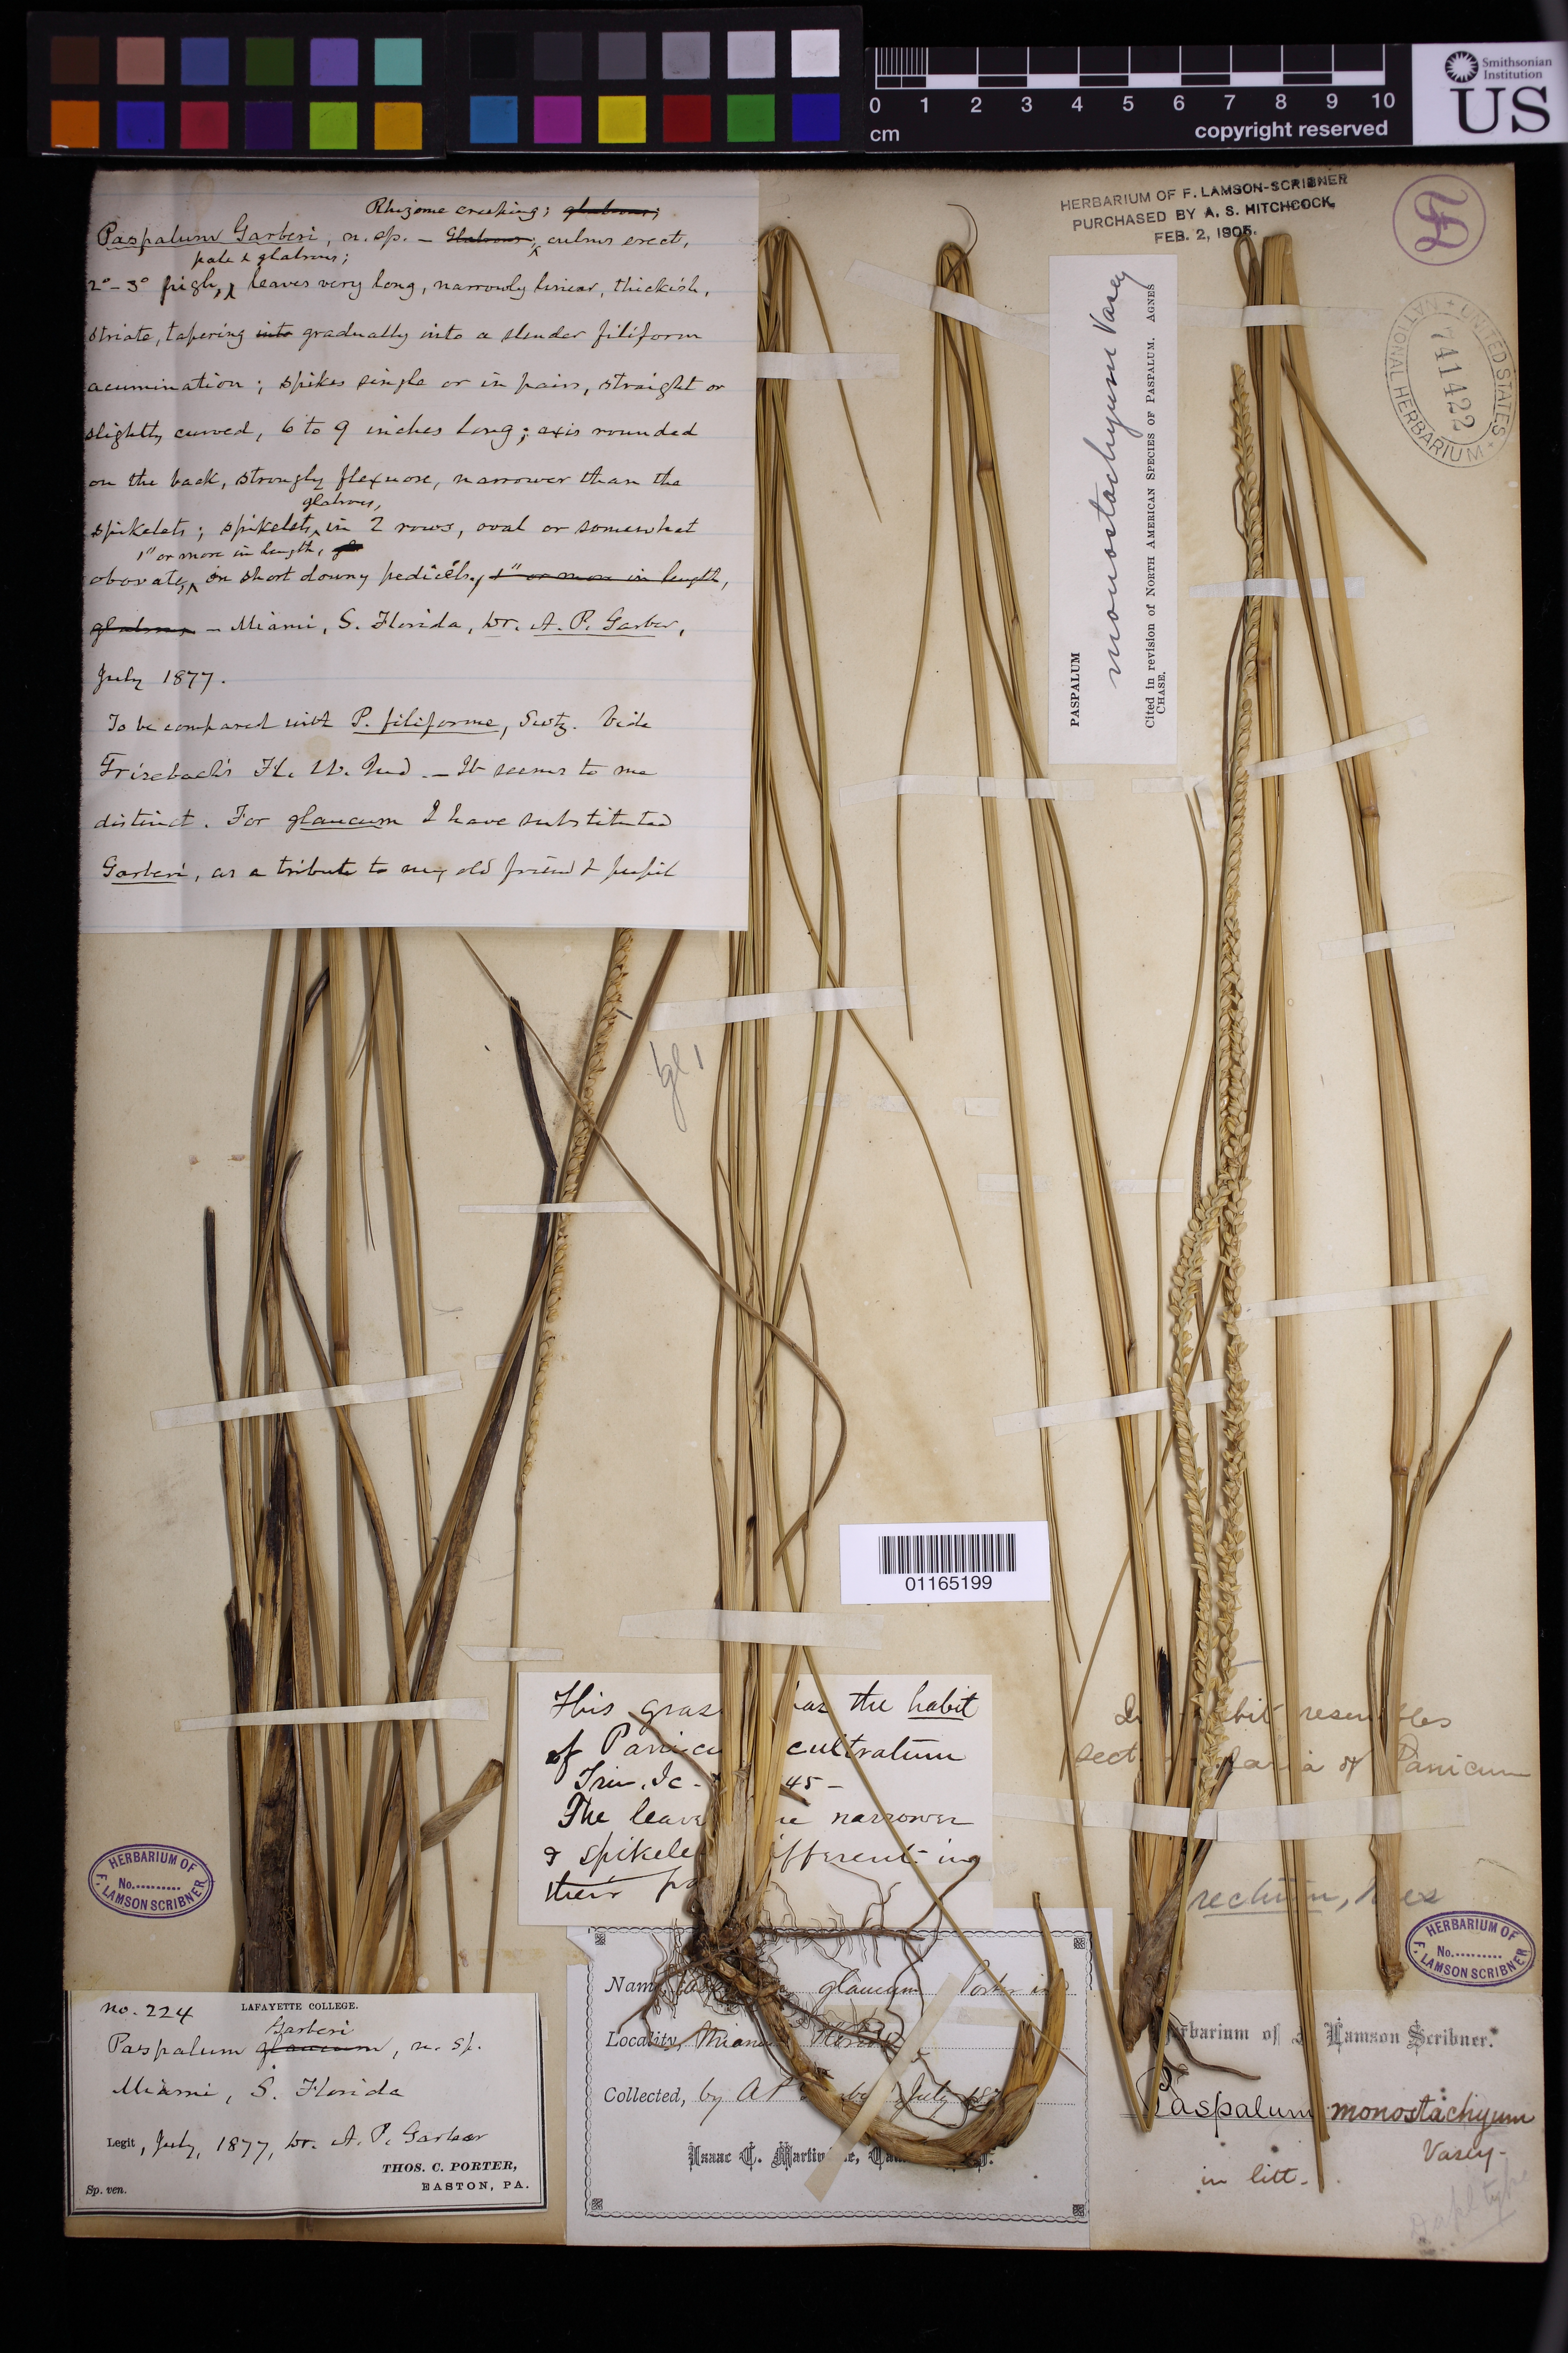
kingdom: Plantae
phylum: Tracheophyta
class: Liliopsida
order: Poales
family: Poaceae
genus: Paspalum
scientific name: Paspalum monostachyum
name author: Vasey ex Chapm.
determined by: Chase, [M.] Agnes, (US)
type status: Isotype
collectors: A. P. Garber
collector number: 224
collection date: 1877-07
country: United States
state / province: Florida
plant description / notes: ex herb. F. Lamson Scribner, 3 specimens on sheet with two sheet numbers, all appear to be same collection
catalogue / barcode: US 741422-2